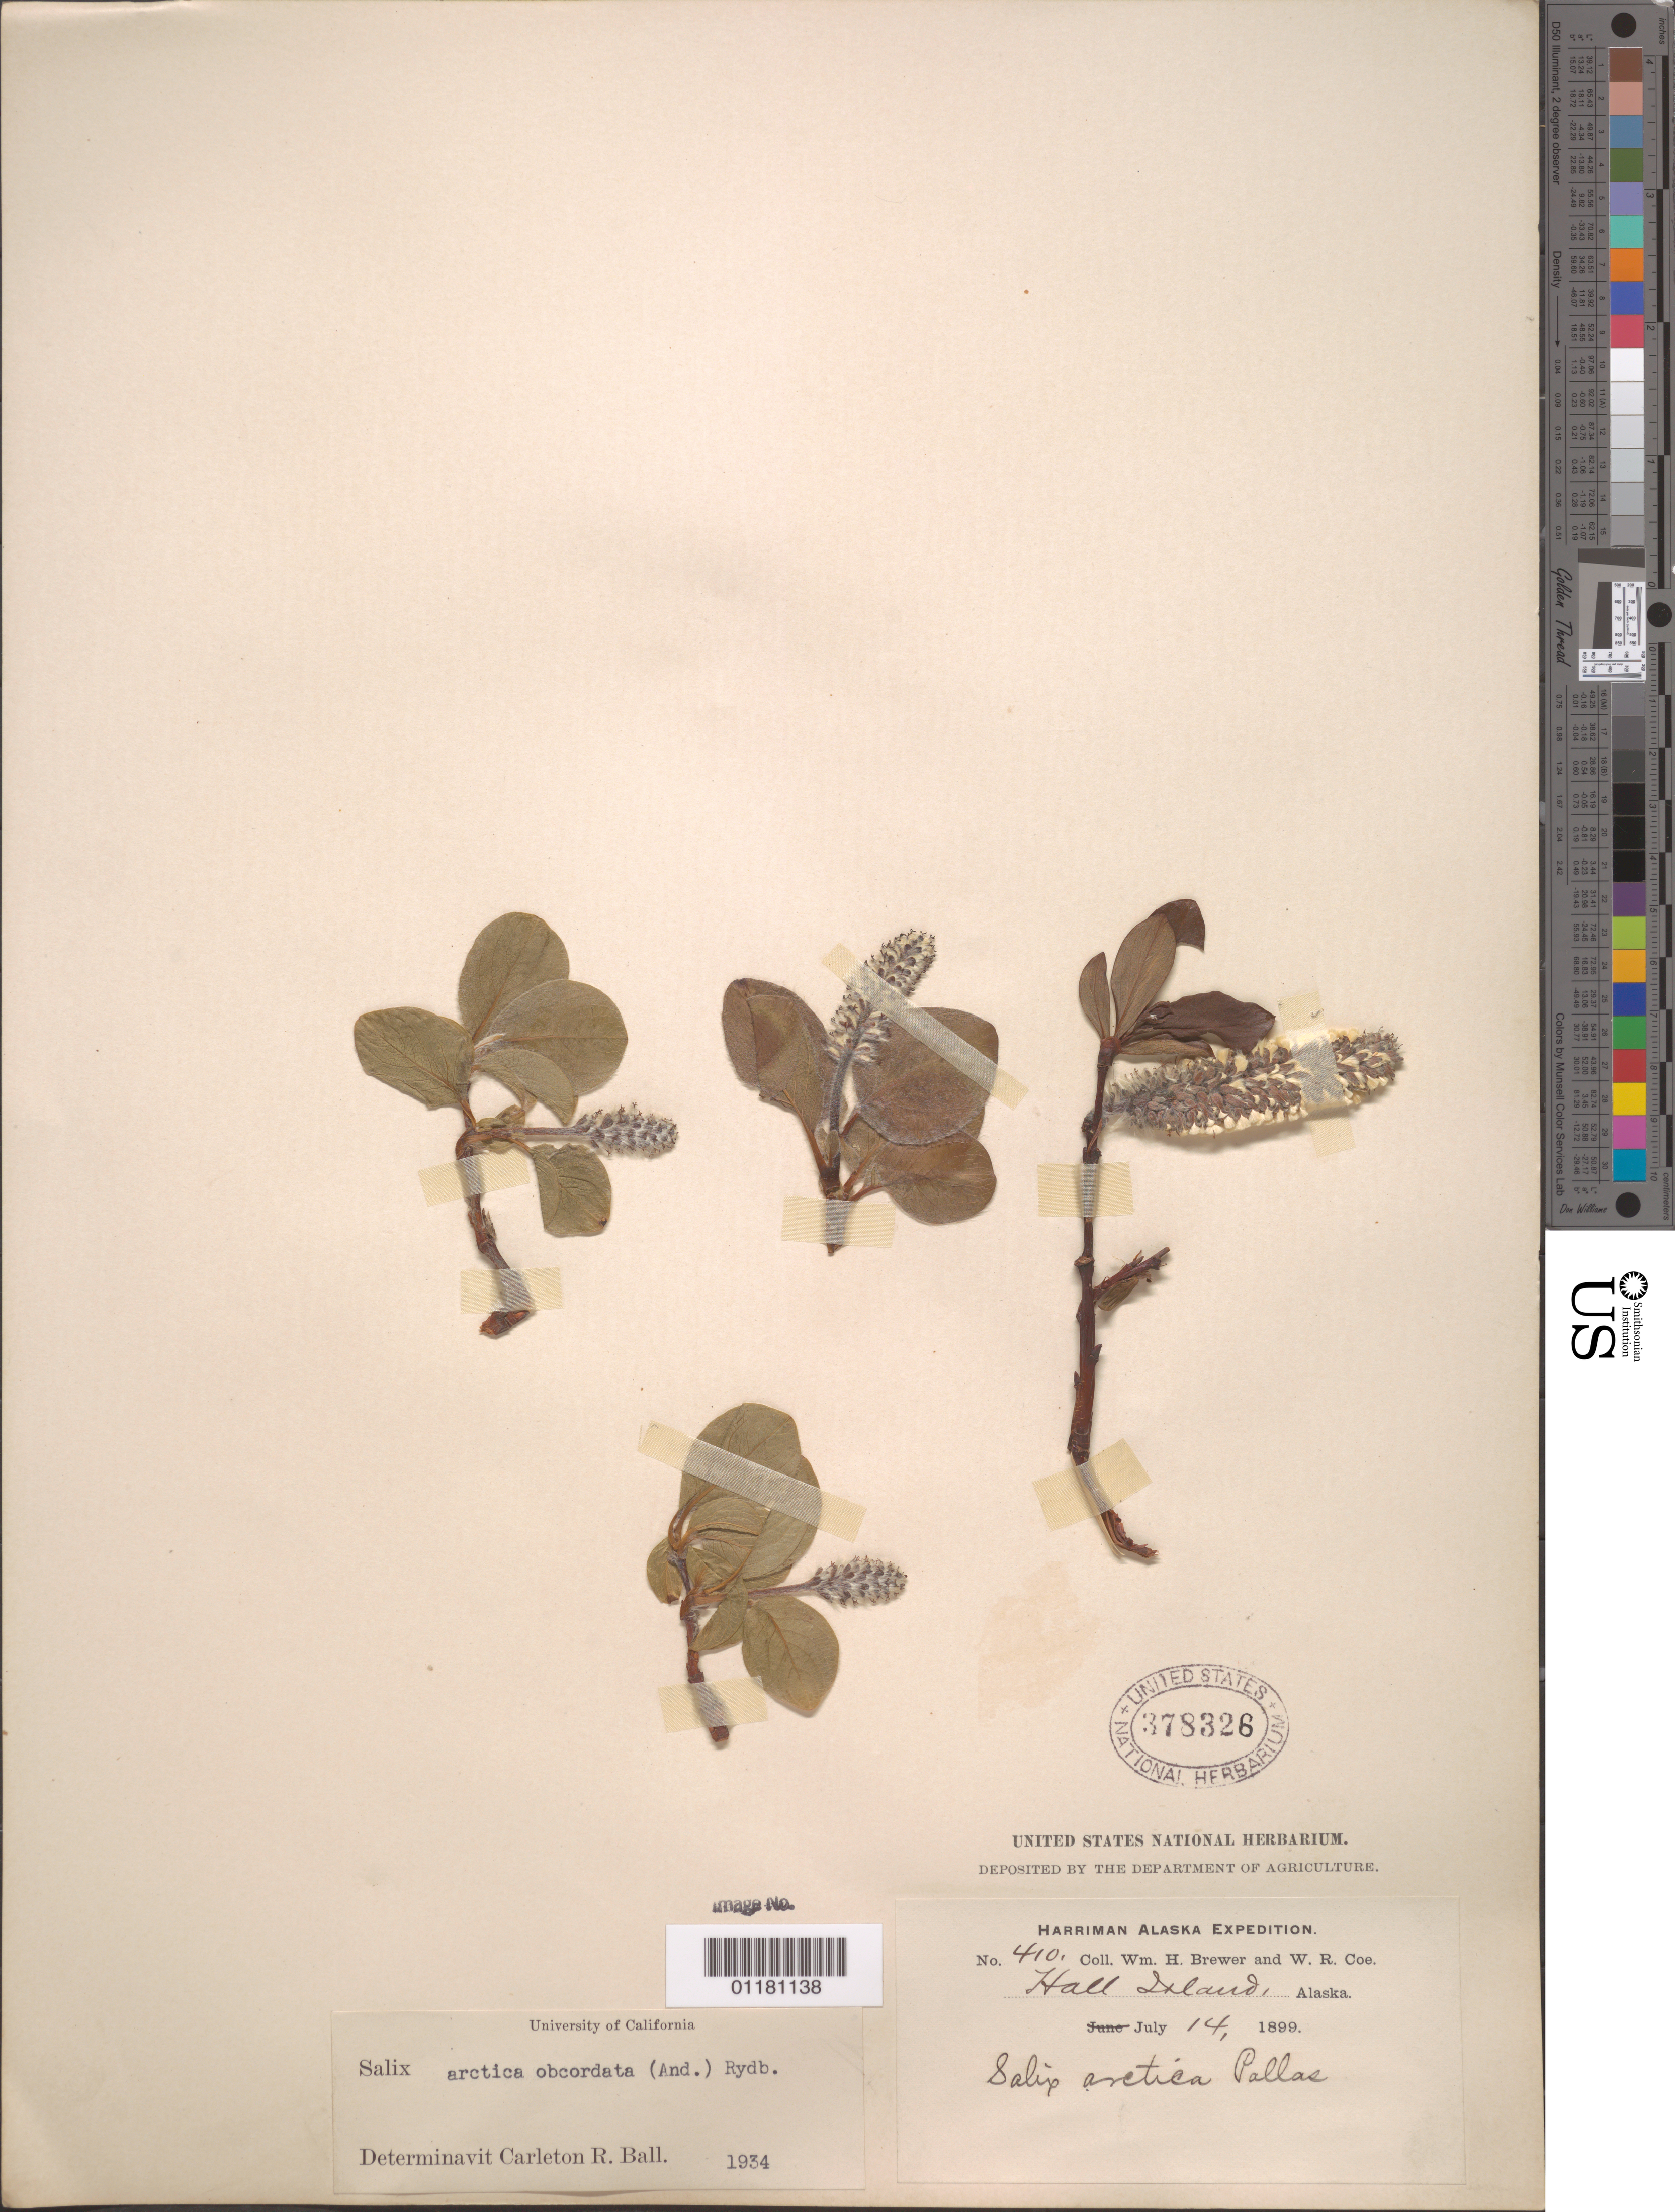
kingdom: Plantae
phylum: Tracheophyta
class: Magnoliopsida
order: Malpighiales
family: Salicaceae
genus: Salix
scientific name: Salix arctica var. obcordata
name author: (Andersson) Rydb.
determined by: Ball, C. R.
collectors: W. H. Brewer & W. Coe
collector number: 410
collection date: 1899-07-14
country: United States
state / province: Alaska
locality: Hall Island.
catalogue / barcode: US 378326